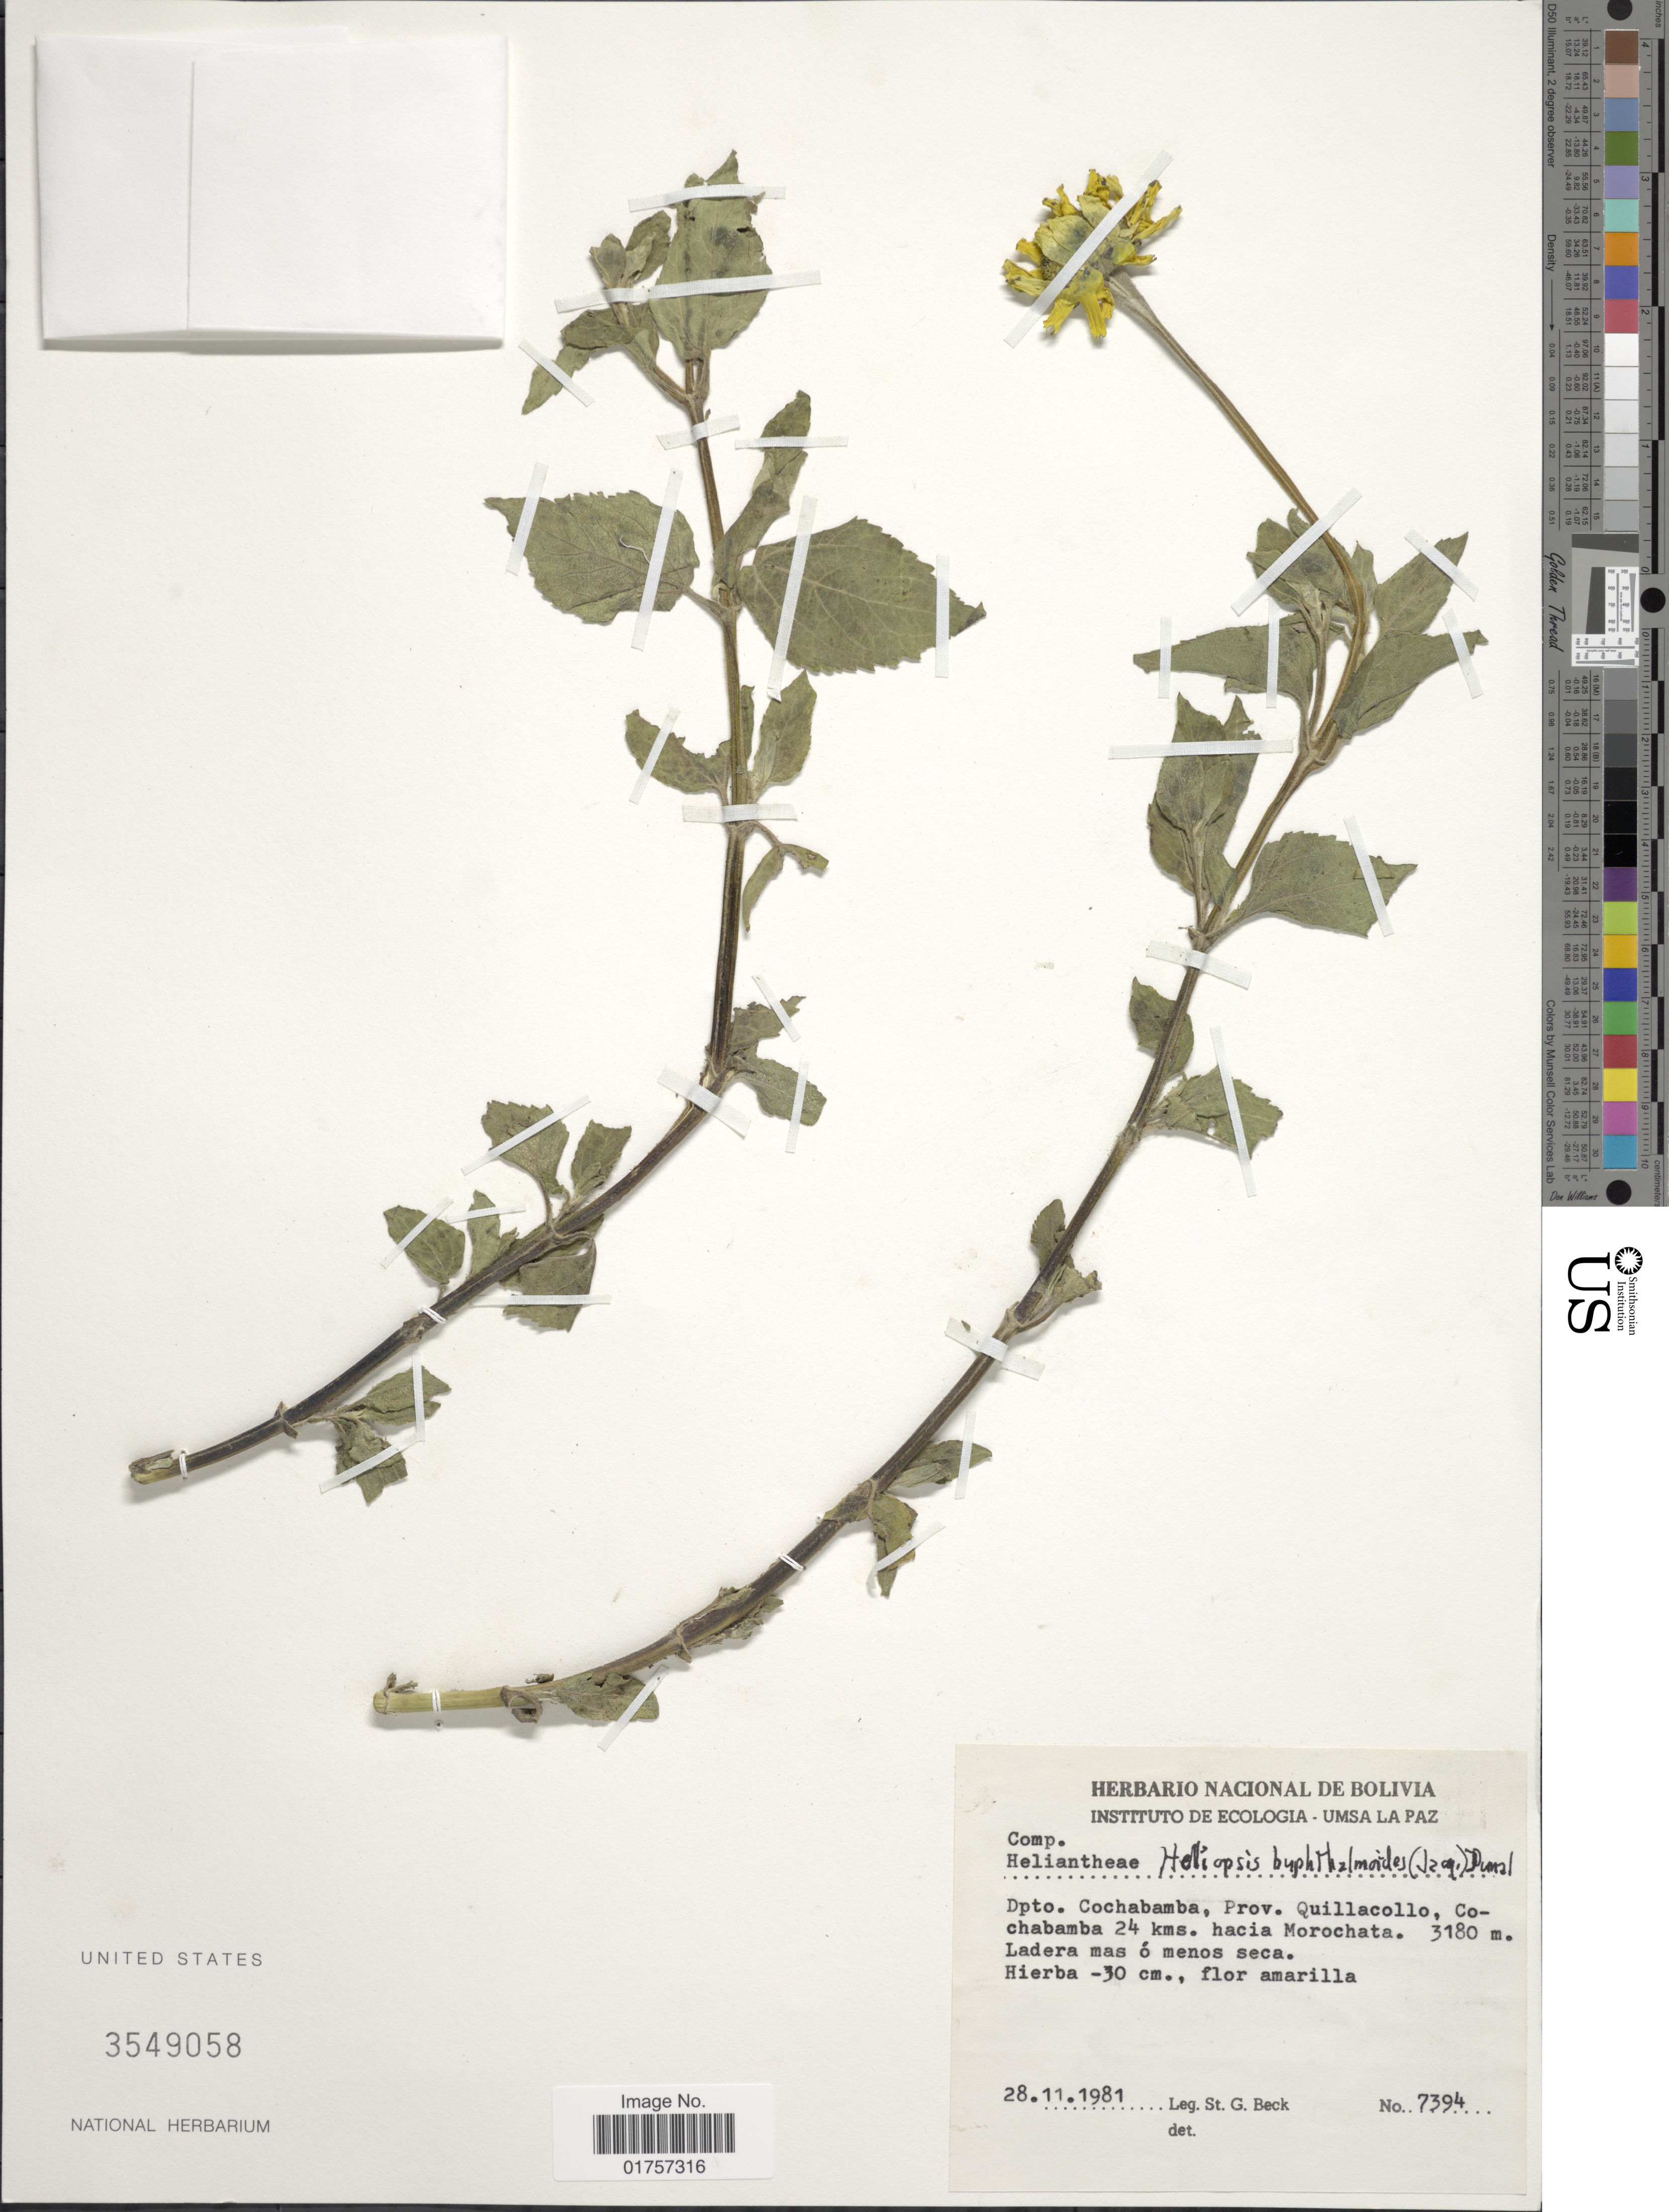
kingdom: Plantae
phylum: Tracheophyta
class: Magnoliopsida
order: Asterales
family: Asteraceae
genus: Heliopsis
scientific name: Heliopsis buphthalmoides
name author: (Jacq.) Dunal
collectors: S. G. Beck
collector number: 7394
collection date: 1981-11-28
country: Bolivia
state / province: Cochabamba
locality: Prov. Quillacollo, Cochabamba 24 kms. hacia Morochata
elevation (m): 3180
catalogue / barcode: US 3549058